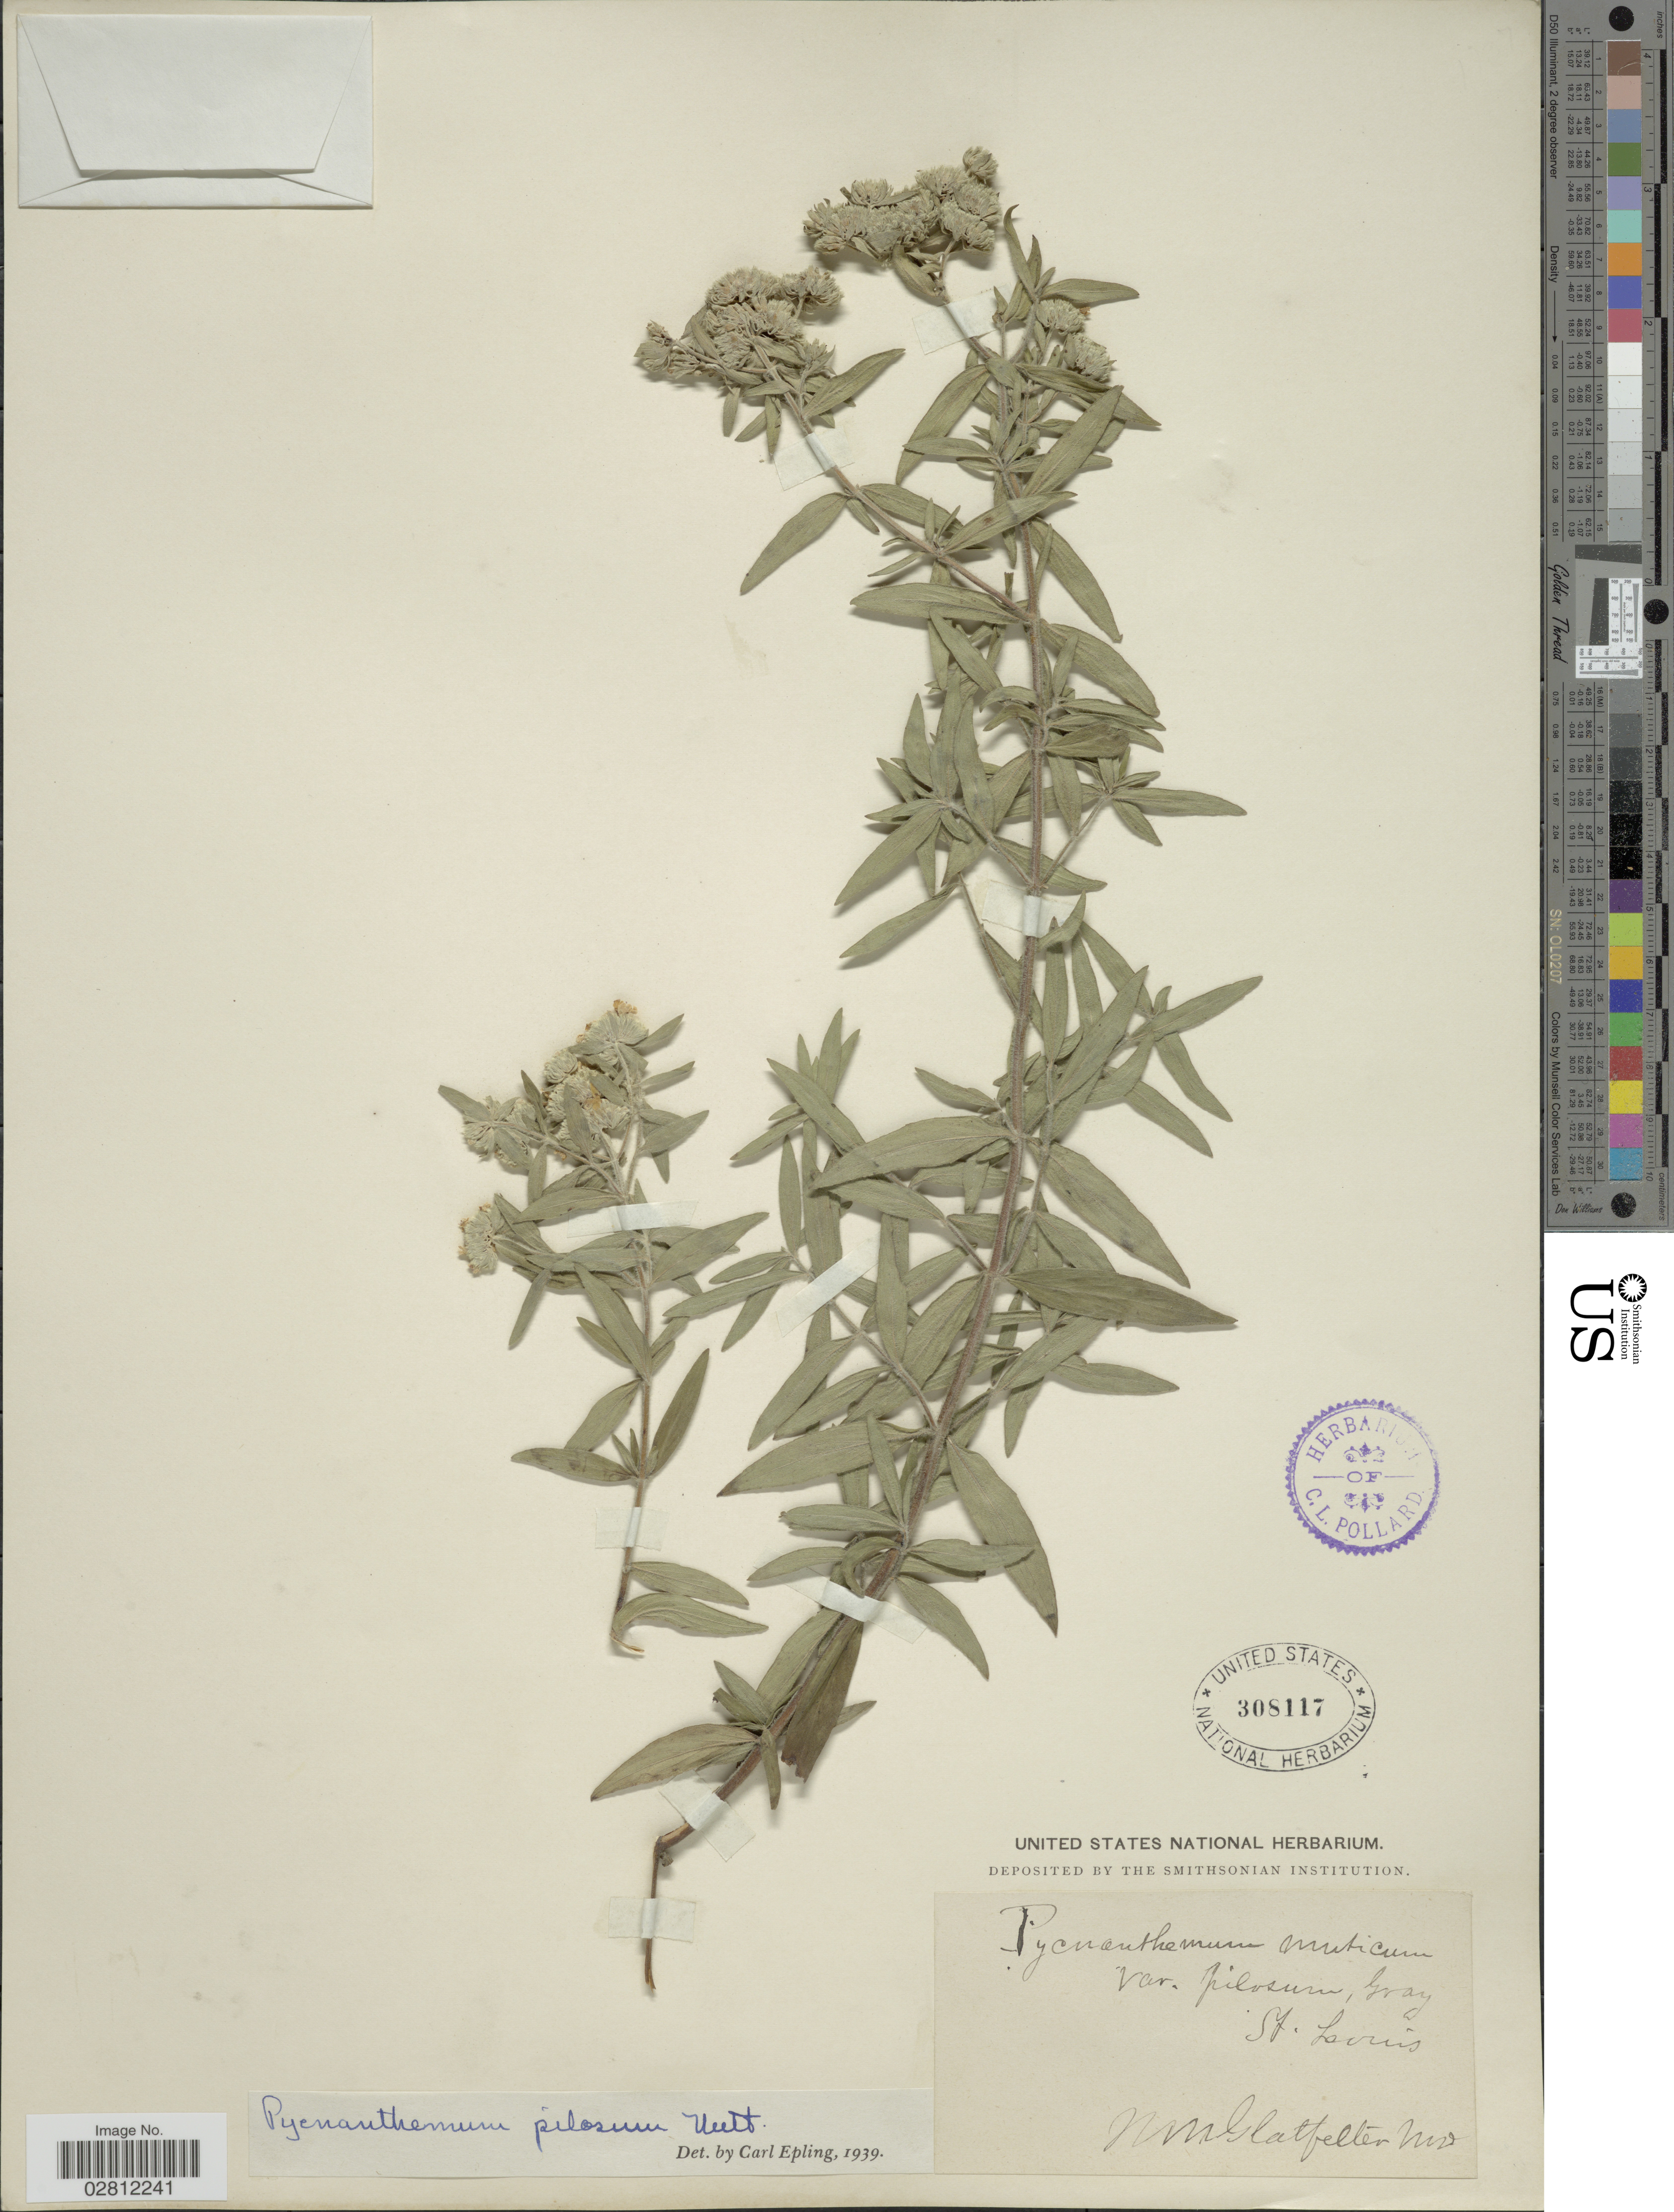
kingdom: Plantae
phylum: Tracheophyta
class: Magnoliopsida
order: Lamiales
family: Lamiaceae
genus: Pycnanthemum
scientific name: Pycnanthemum pilosum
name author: Nutt.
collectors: N. M. Glatfelter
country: United States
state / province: Missouri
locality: St. Louis.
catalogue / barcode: US 308117